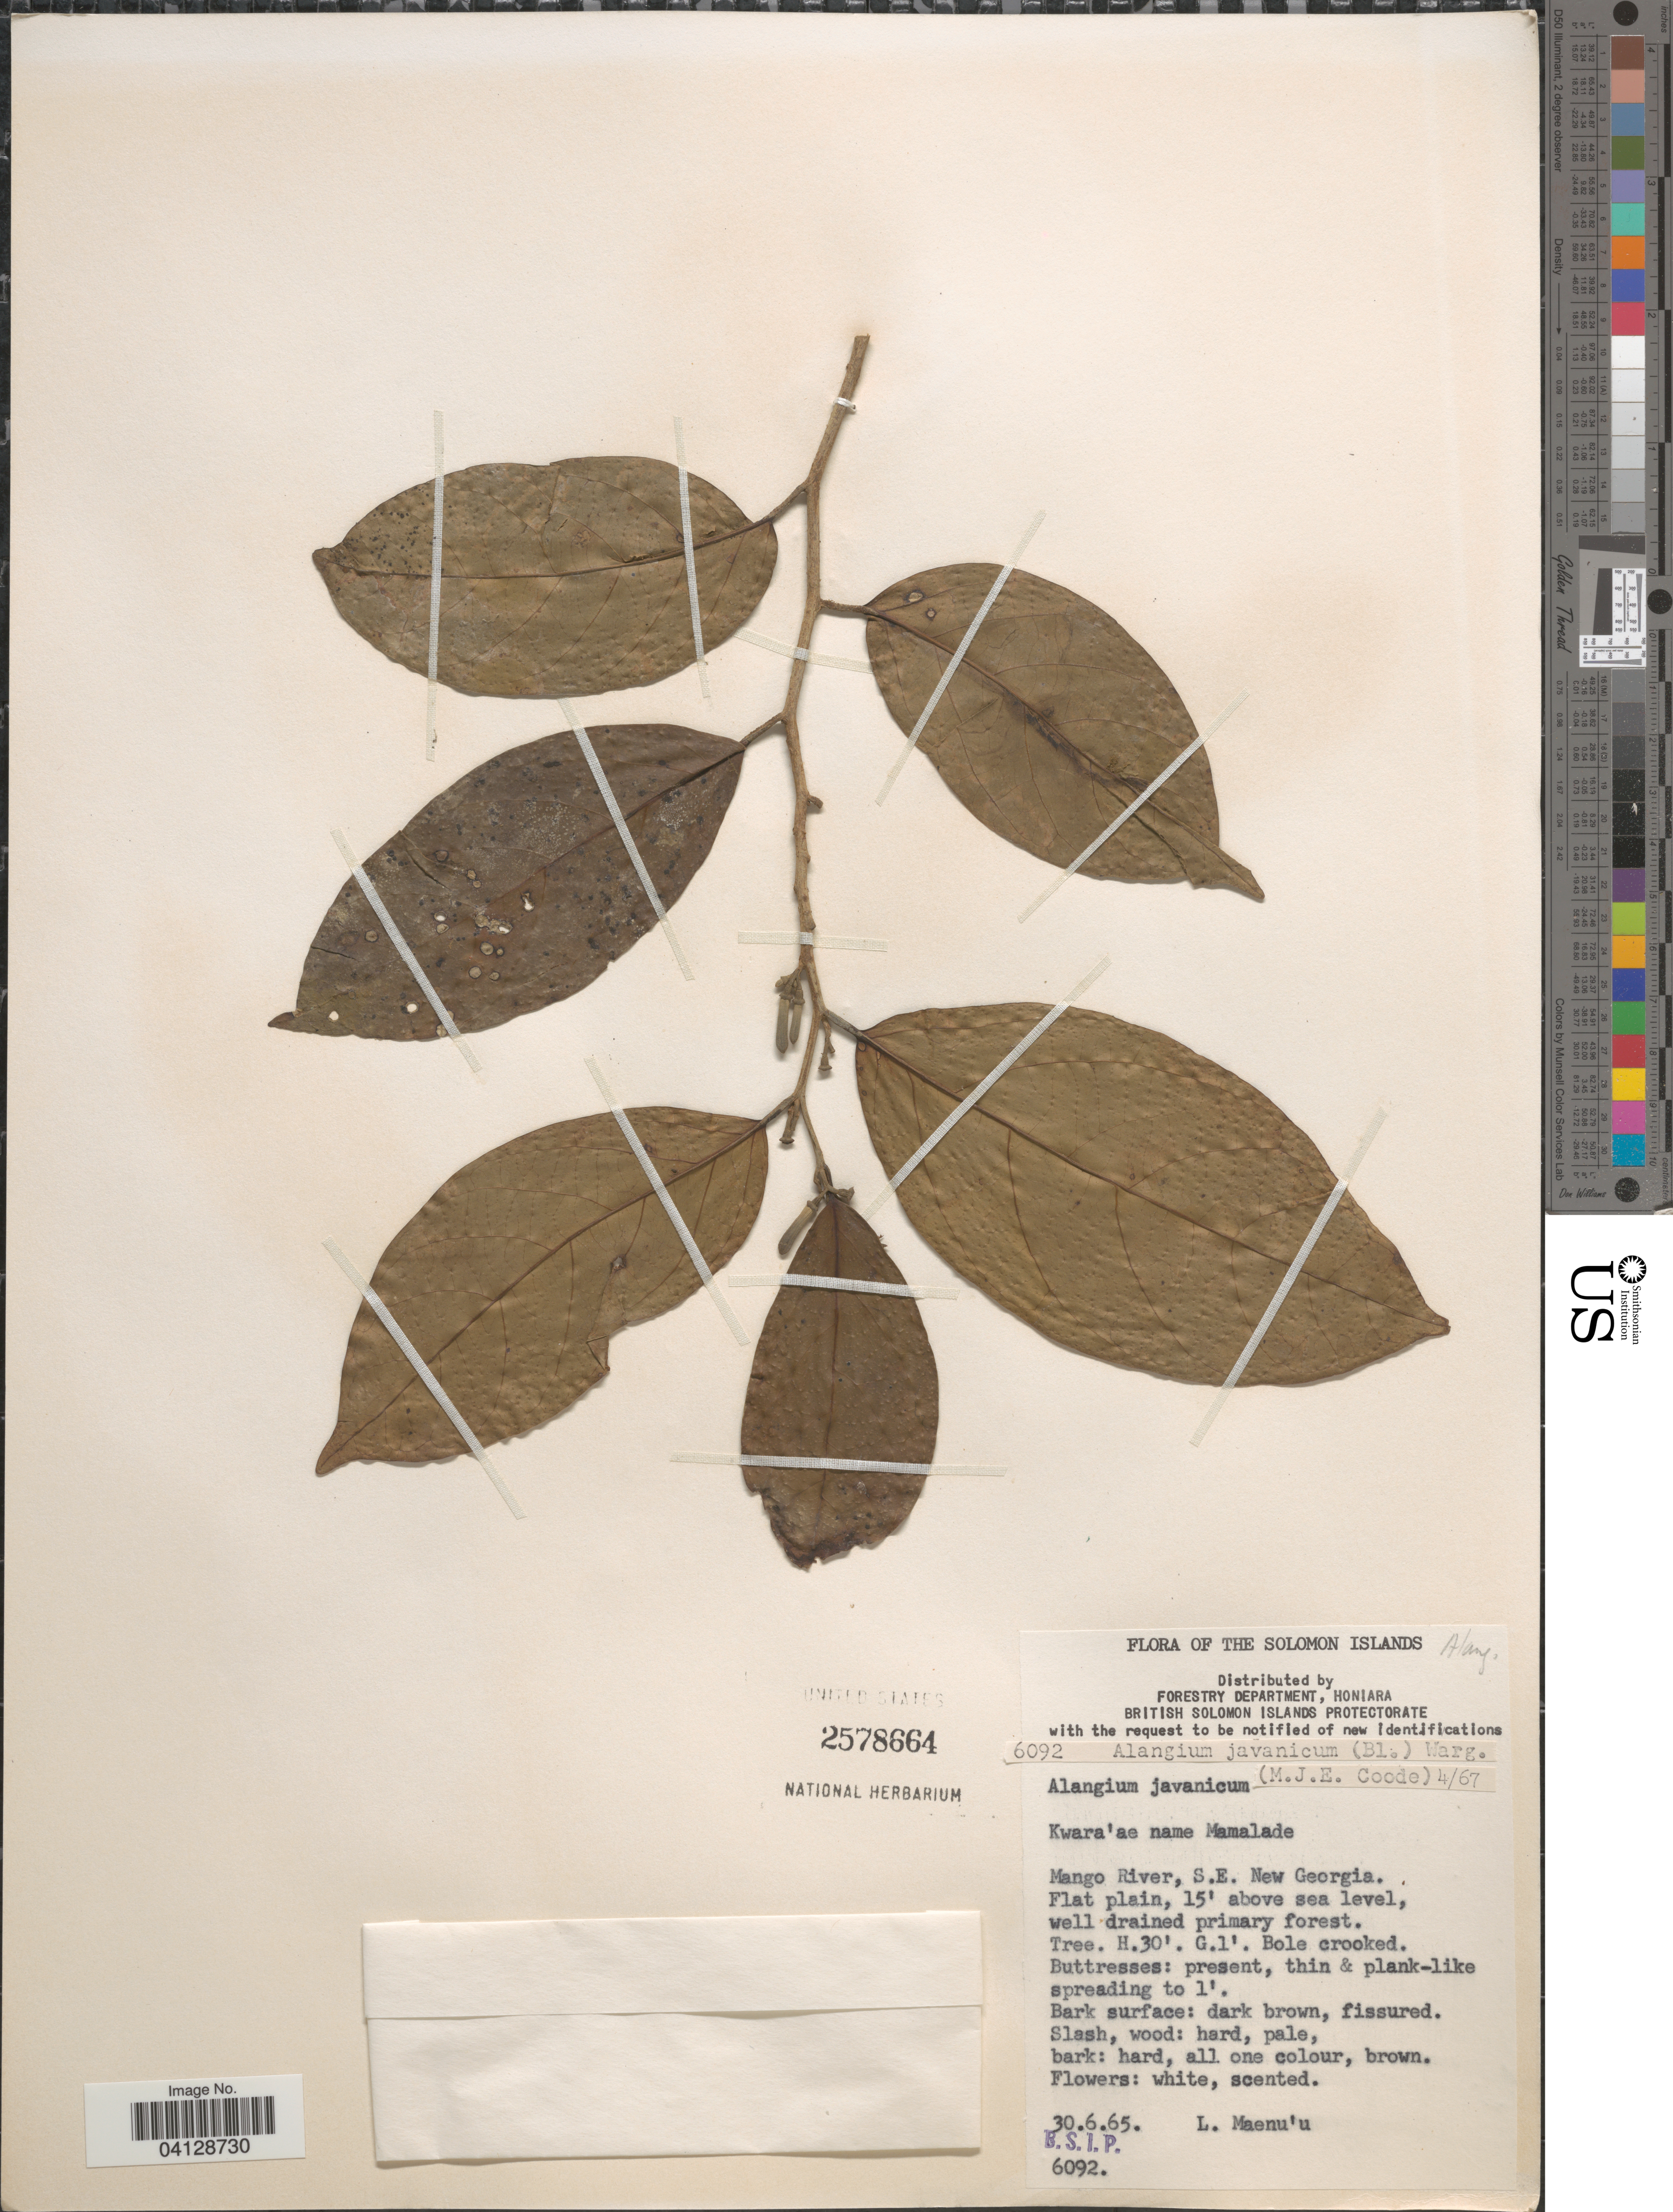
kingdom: Plantae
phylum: Tracheophyta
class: Magnoliopsida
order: Cornales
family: Cornaceae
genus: Alangium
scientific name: Alangium javanicum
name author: (Blume) Wangerin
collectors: L. Maenu'u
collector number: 6092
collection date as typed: Transcribed d/m/y: 30/6/65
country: Solomon Islands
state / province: Solomon Islands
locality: Mango River, S.E. New Georgia.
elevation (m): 5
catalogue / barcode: US 2578664